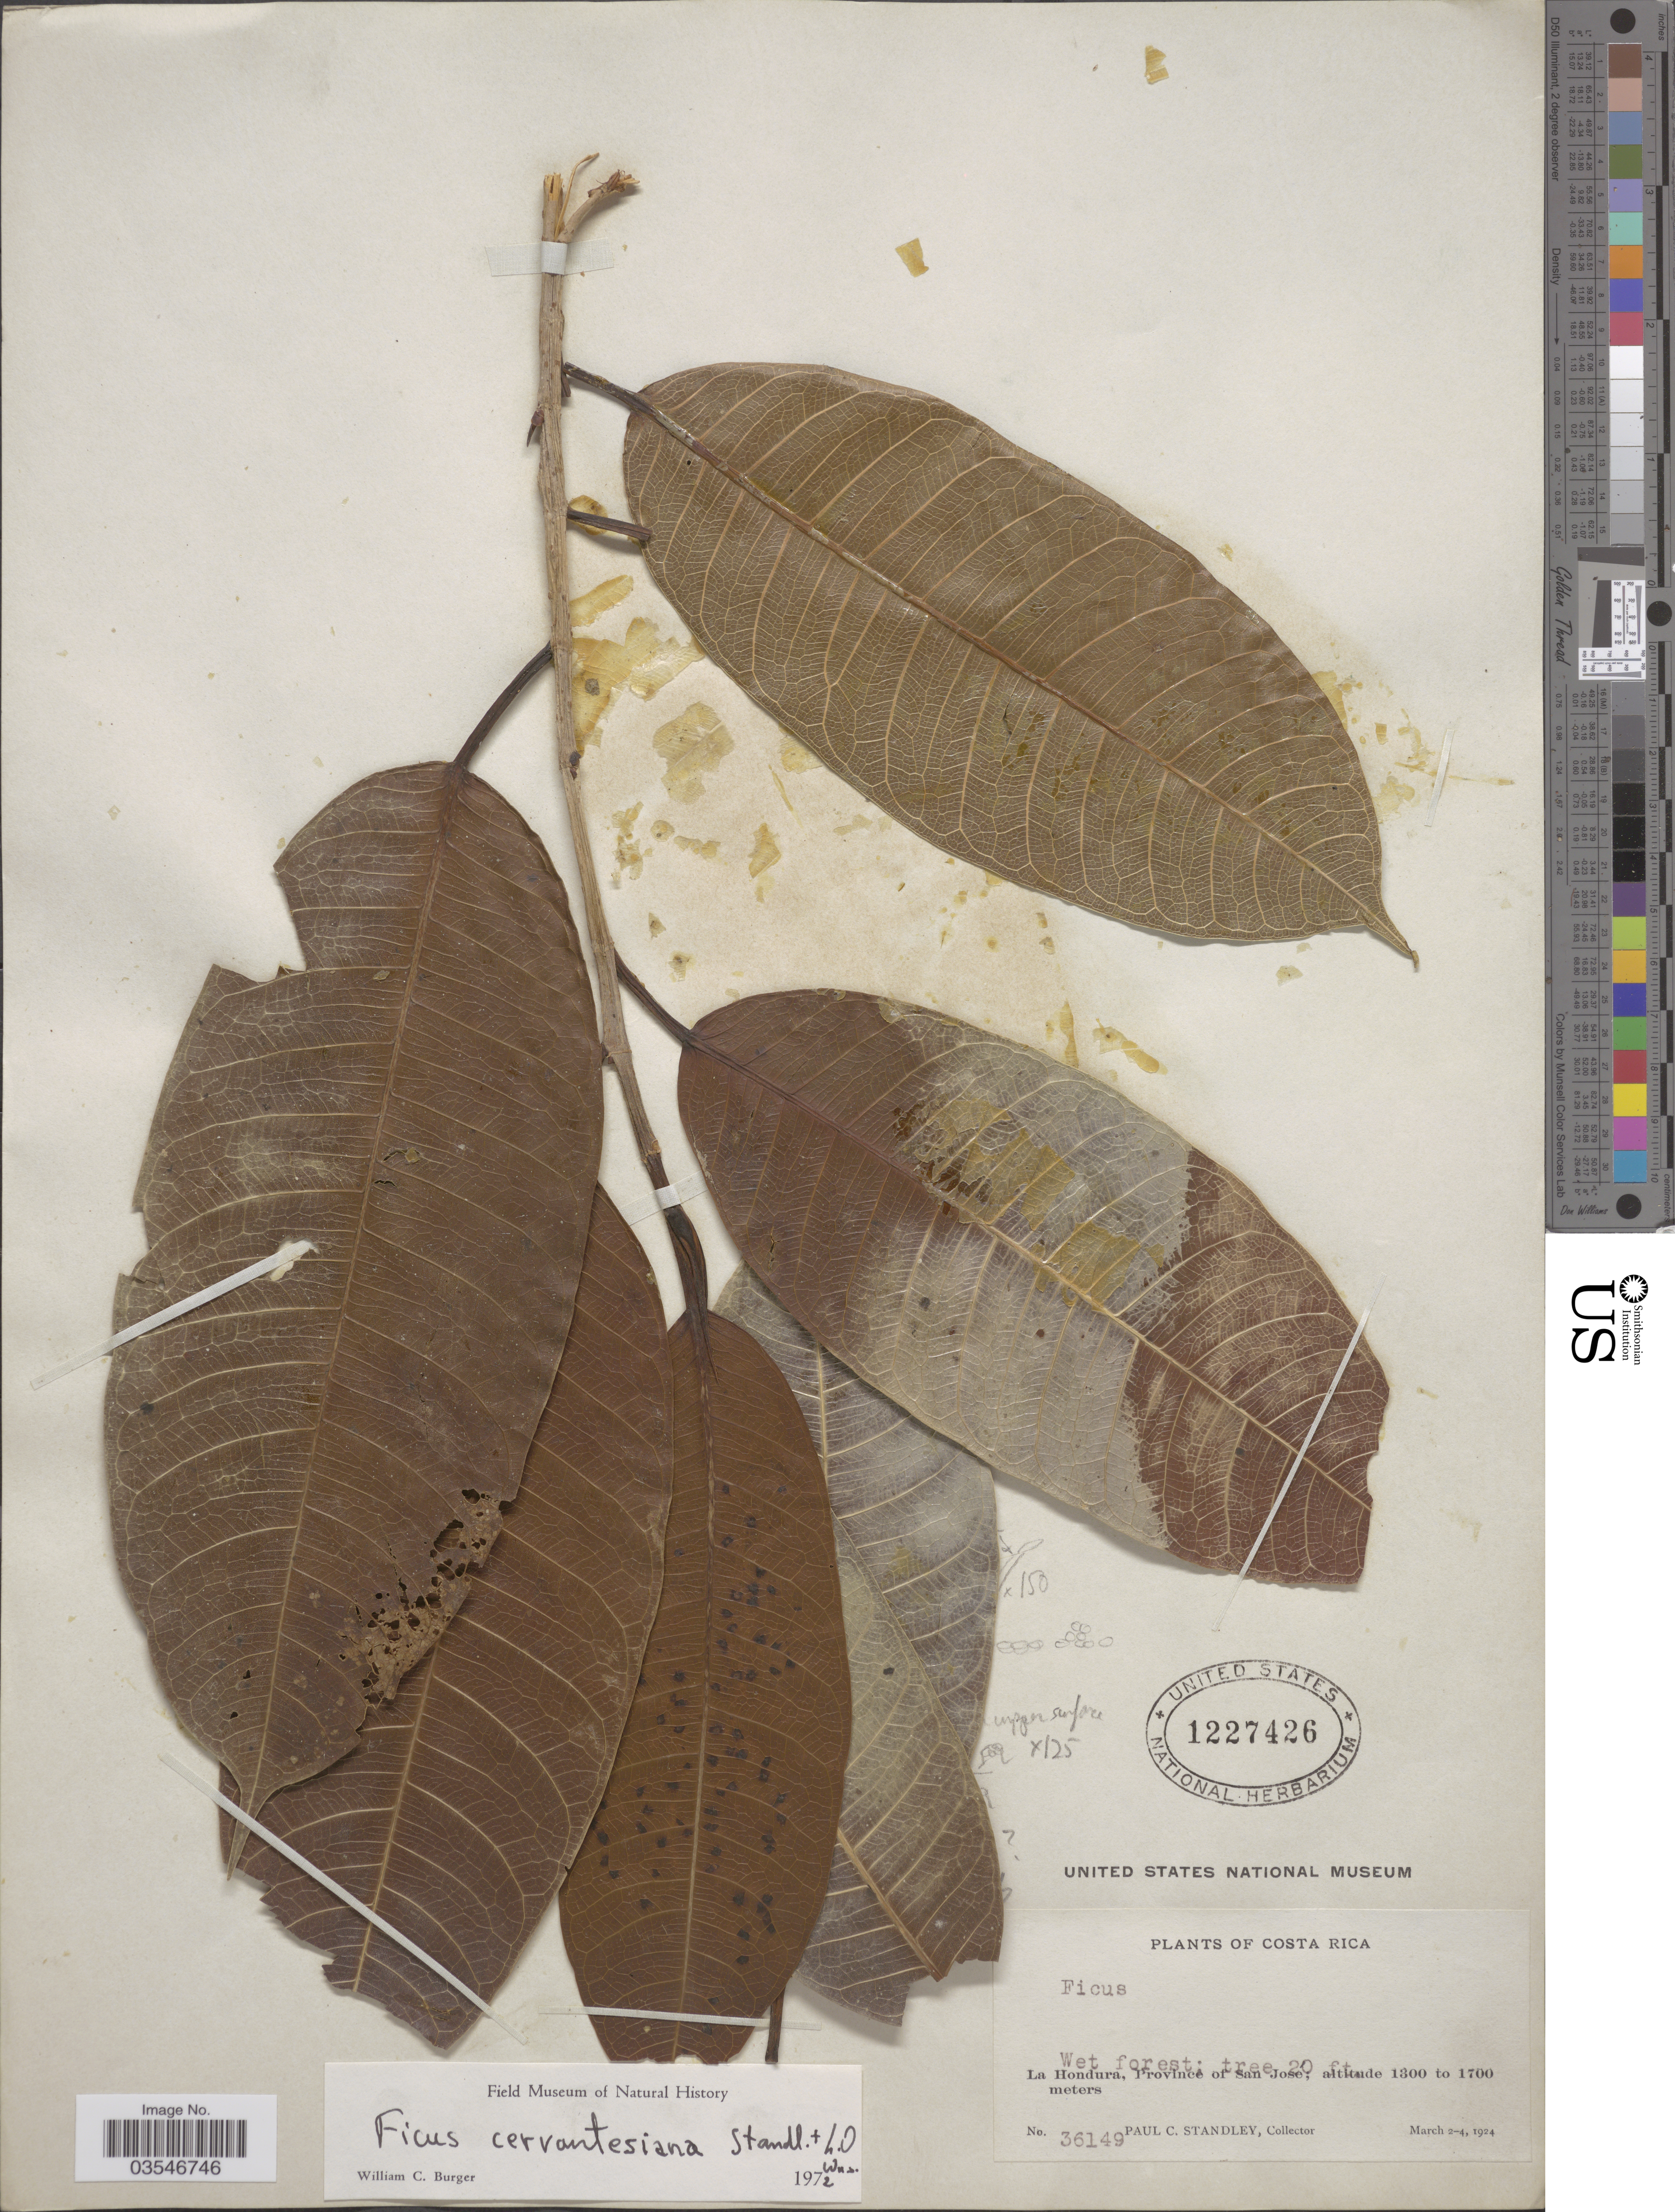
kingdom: Plantae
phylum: Tracheophyta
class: Magnoliopsida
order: Rosales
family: Moraceae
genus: Ficus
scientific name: Ficus cervantesiana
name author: Standl. & L.O. Williams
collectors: P. C. Standley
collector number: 36149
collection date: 1924-03-02/1924-03-04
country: Costa Rica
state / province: San José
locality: La Hondura.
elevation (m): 1300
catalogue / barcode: US 1227426